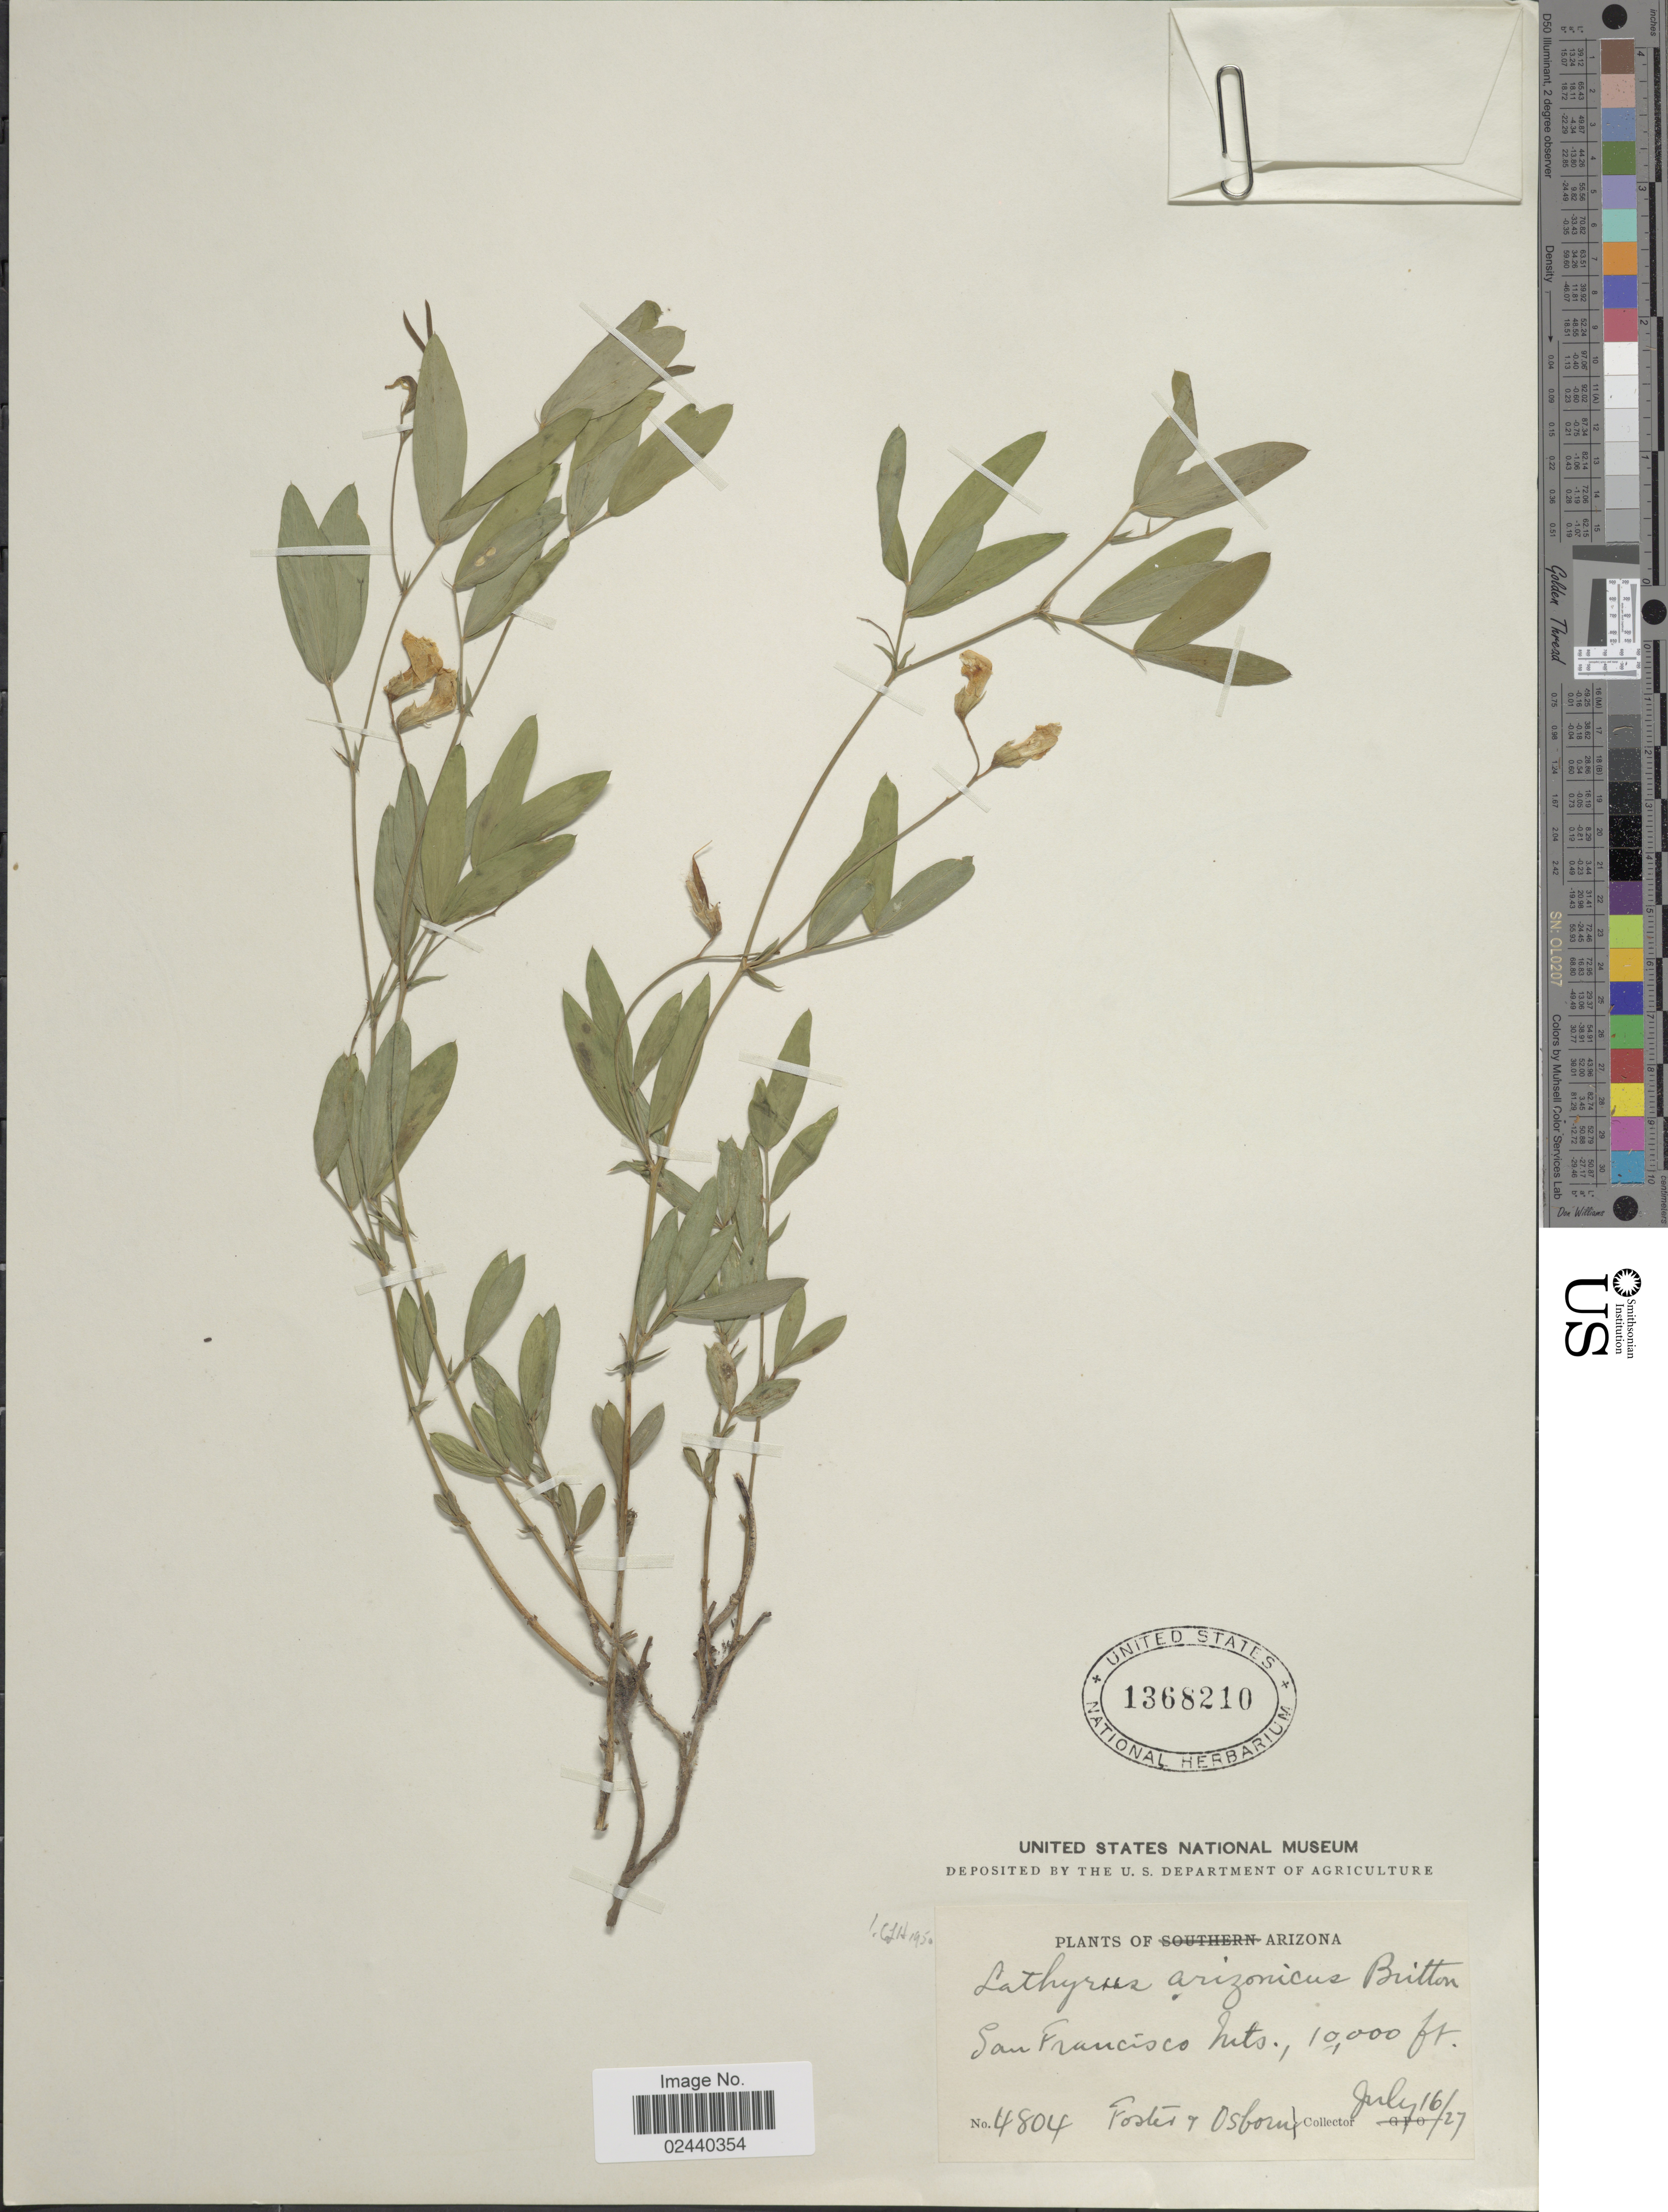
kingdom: Plantae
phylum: Tracheophyta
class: Magnoliopsida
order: Fabales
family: Fabaceae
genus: Lathyrus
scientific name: Lathyrus arizonicus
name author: Britton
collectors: -. Foster & -- Osborn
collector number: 4804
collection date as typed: Transcribed d/m/y: 16/7/27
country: United States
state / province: Arizona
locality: San Francisco Mts.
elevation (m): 3048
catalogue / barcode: US 1368210